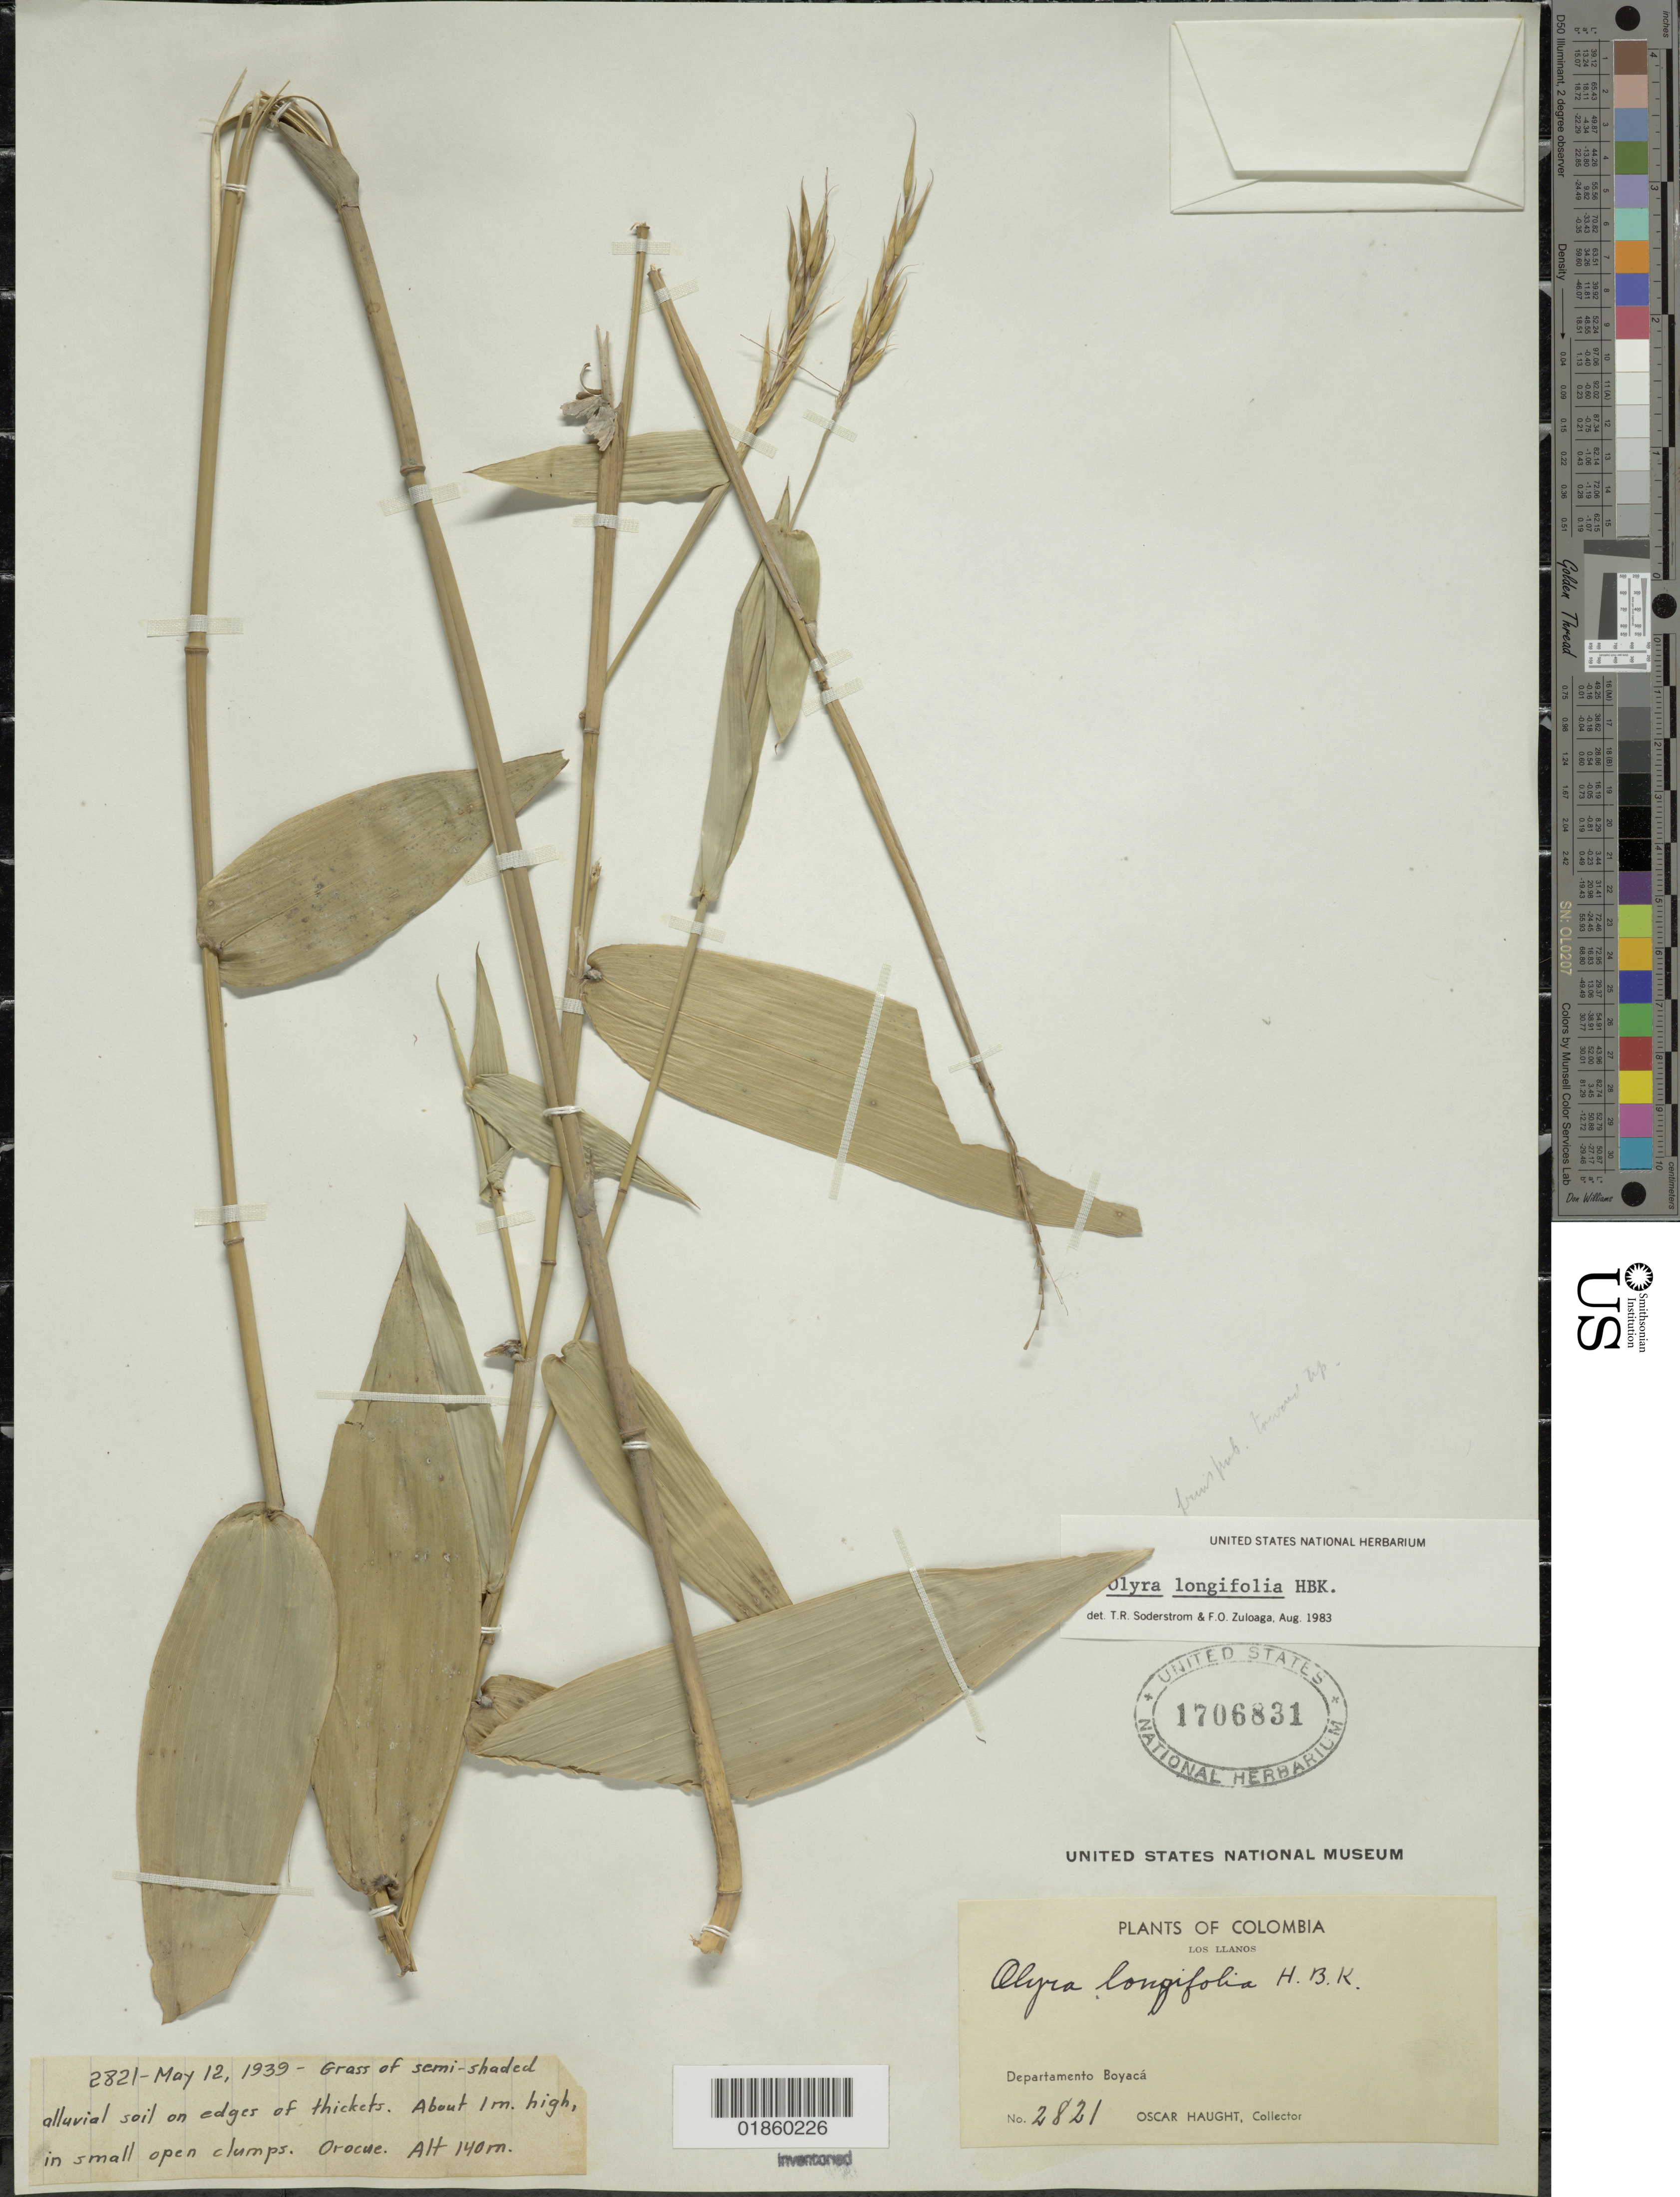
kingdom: Plantae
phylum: Tracheophyta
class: Liliopsida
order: Poales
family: Poaceae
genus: Olyra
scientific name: Olyra longifolia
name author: Kunth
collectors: O. L. Haught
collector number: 2821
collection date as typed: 12 May 1939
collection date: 1939-05-12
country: Colombia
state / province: Boyacá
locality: Orocue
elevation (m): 140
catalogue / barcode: US 1706831